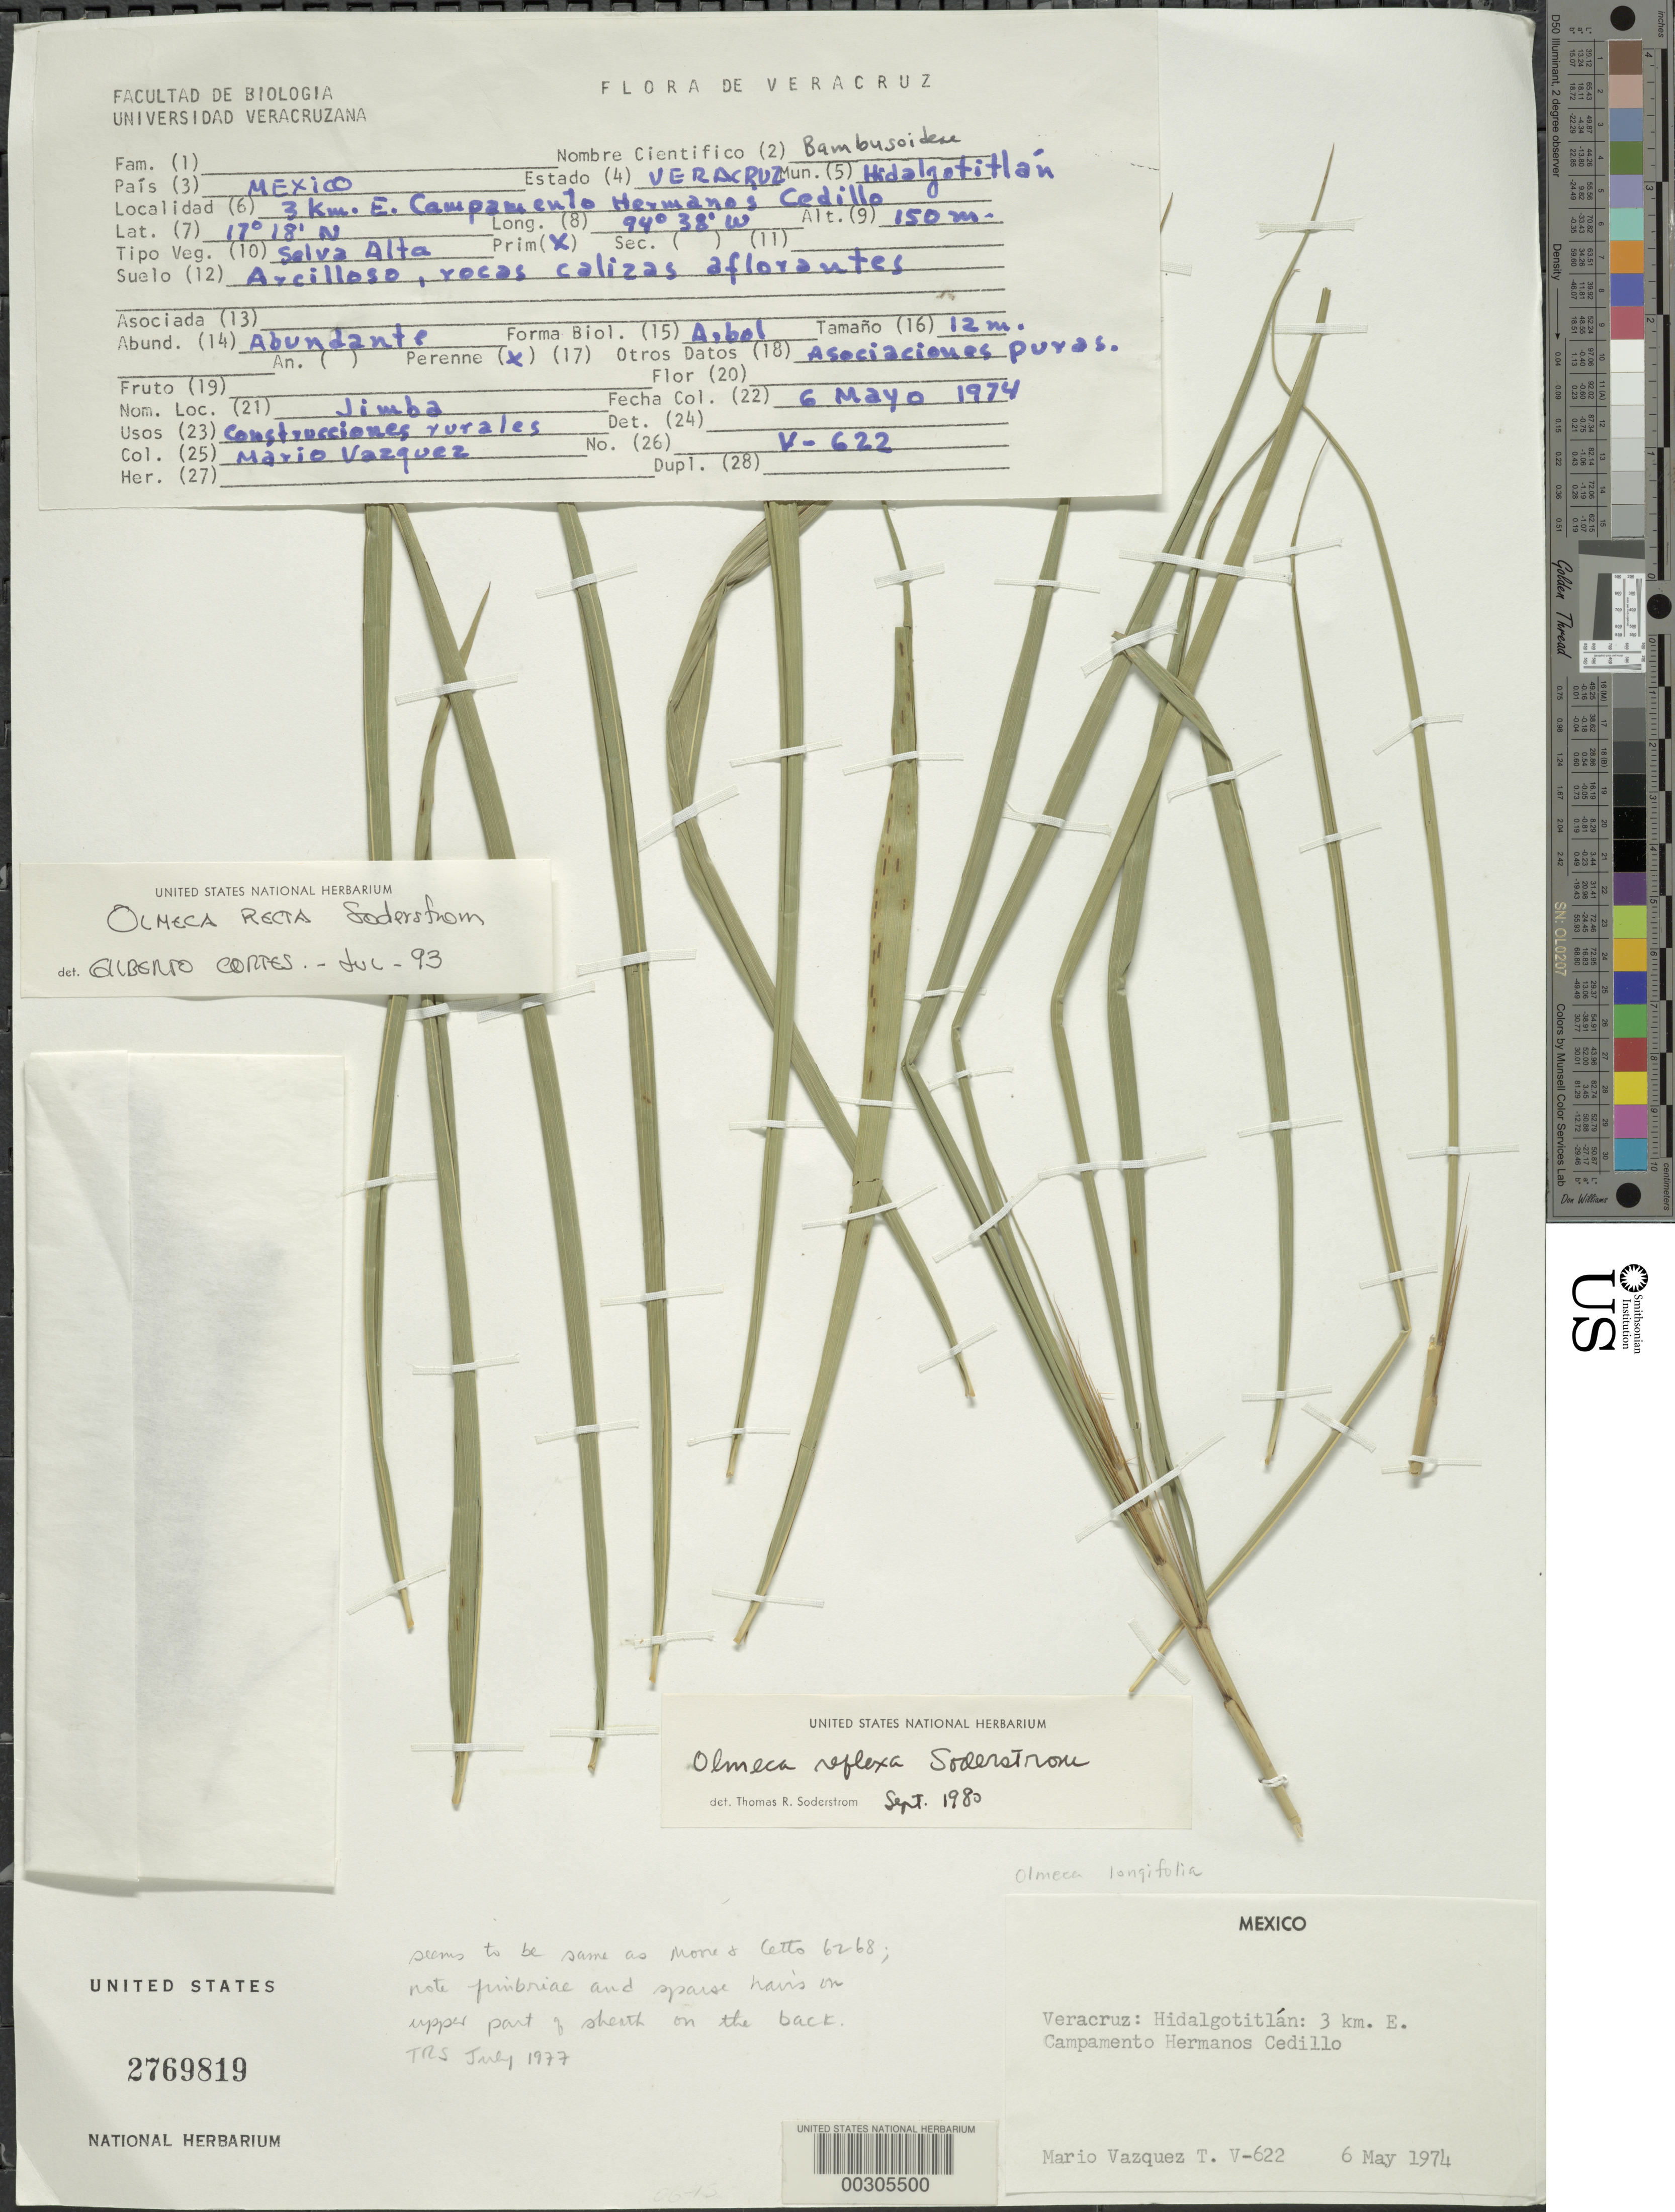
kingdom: Plantae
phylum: Tracheophyta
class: Liliopsida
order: Poales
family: Poaceae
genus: Olmeca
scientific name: Olmeca reflexa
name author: Soderstr.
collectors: M. Vasquez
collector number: V-622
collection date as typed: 06 May 1974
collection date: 1974-05-06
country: Mexico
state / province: Veracruz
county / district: Hidalgotitlán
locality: Campamento hermanos cedillo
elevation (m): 150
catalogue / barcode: US 2769819